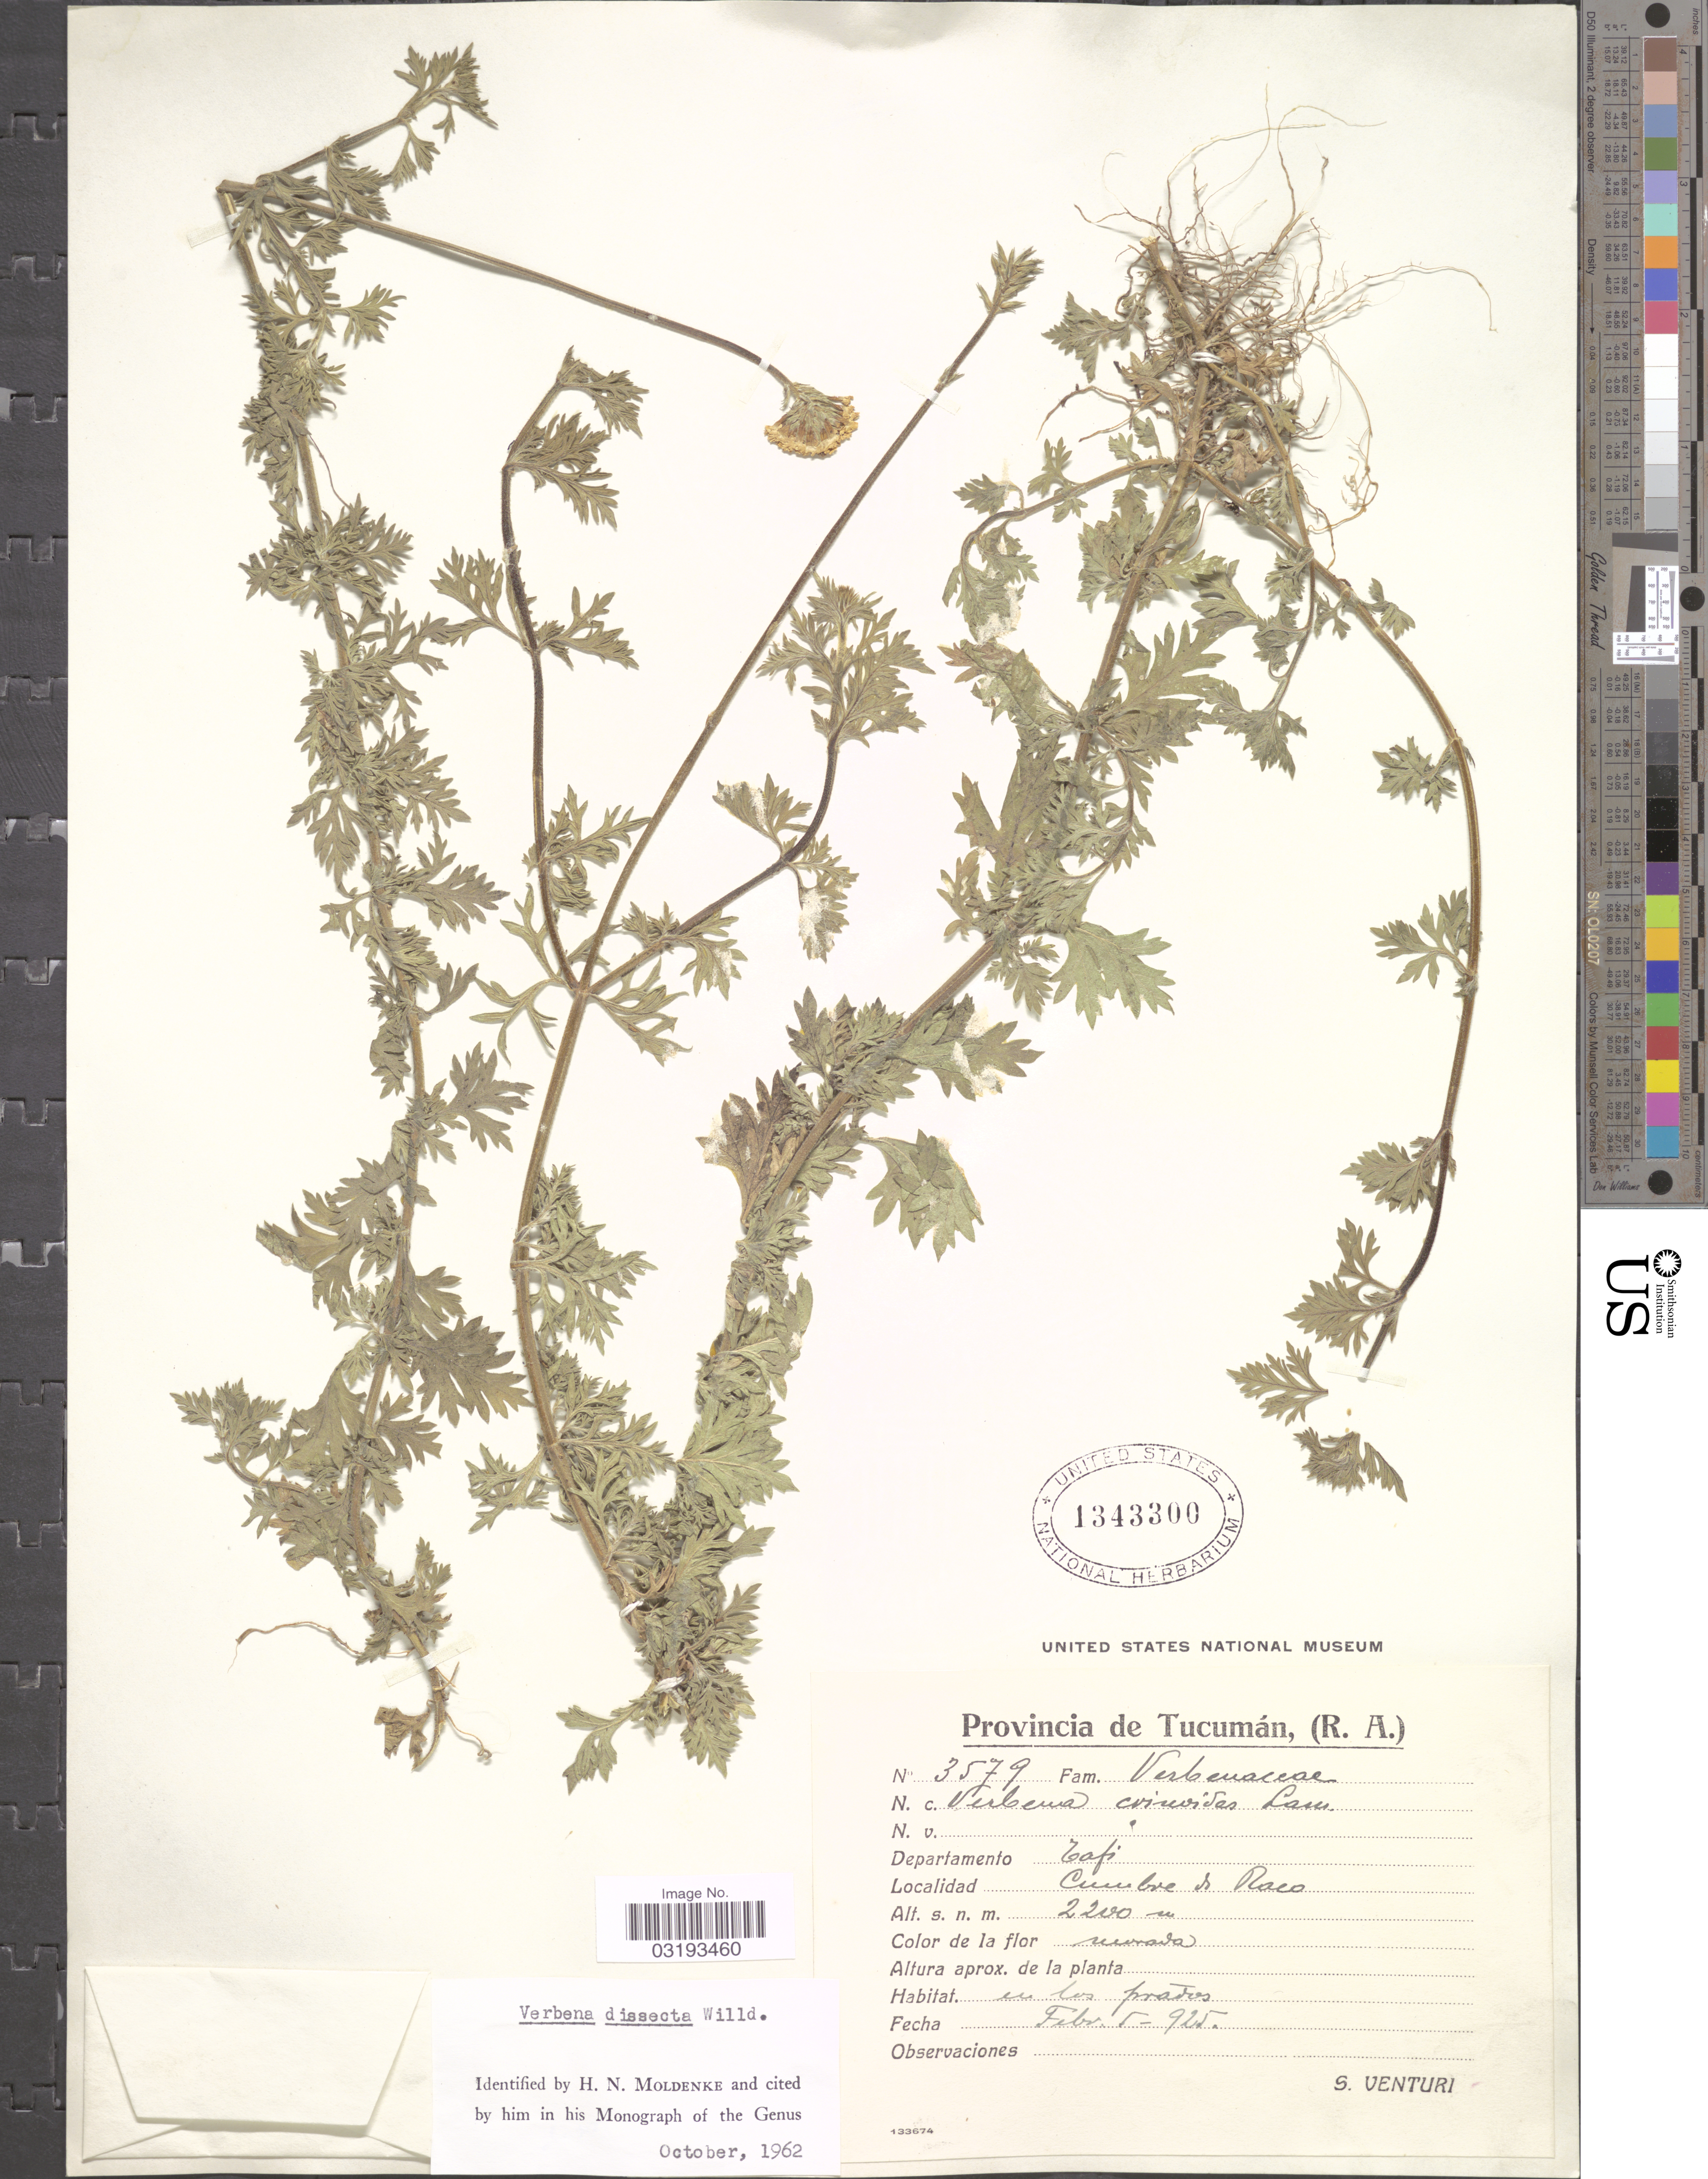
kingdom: Plantae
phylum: Tracheophyta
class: Magnoliopsida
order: Lamiales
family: Verbenaceae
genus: Verbena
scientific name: Verbena dissecta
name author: Willd. ex Spreng.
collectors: S. Venturi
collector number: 3579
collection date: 1925-02-05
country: Argentina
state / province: Tucuman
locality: Departamento Tafi. Cumbre de Raco.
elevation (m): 2200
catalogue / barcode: US 1343300